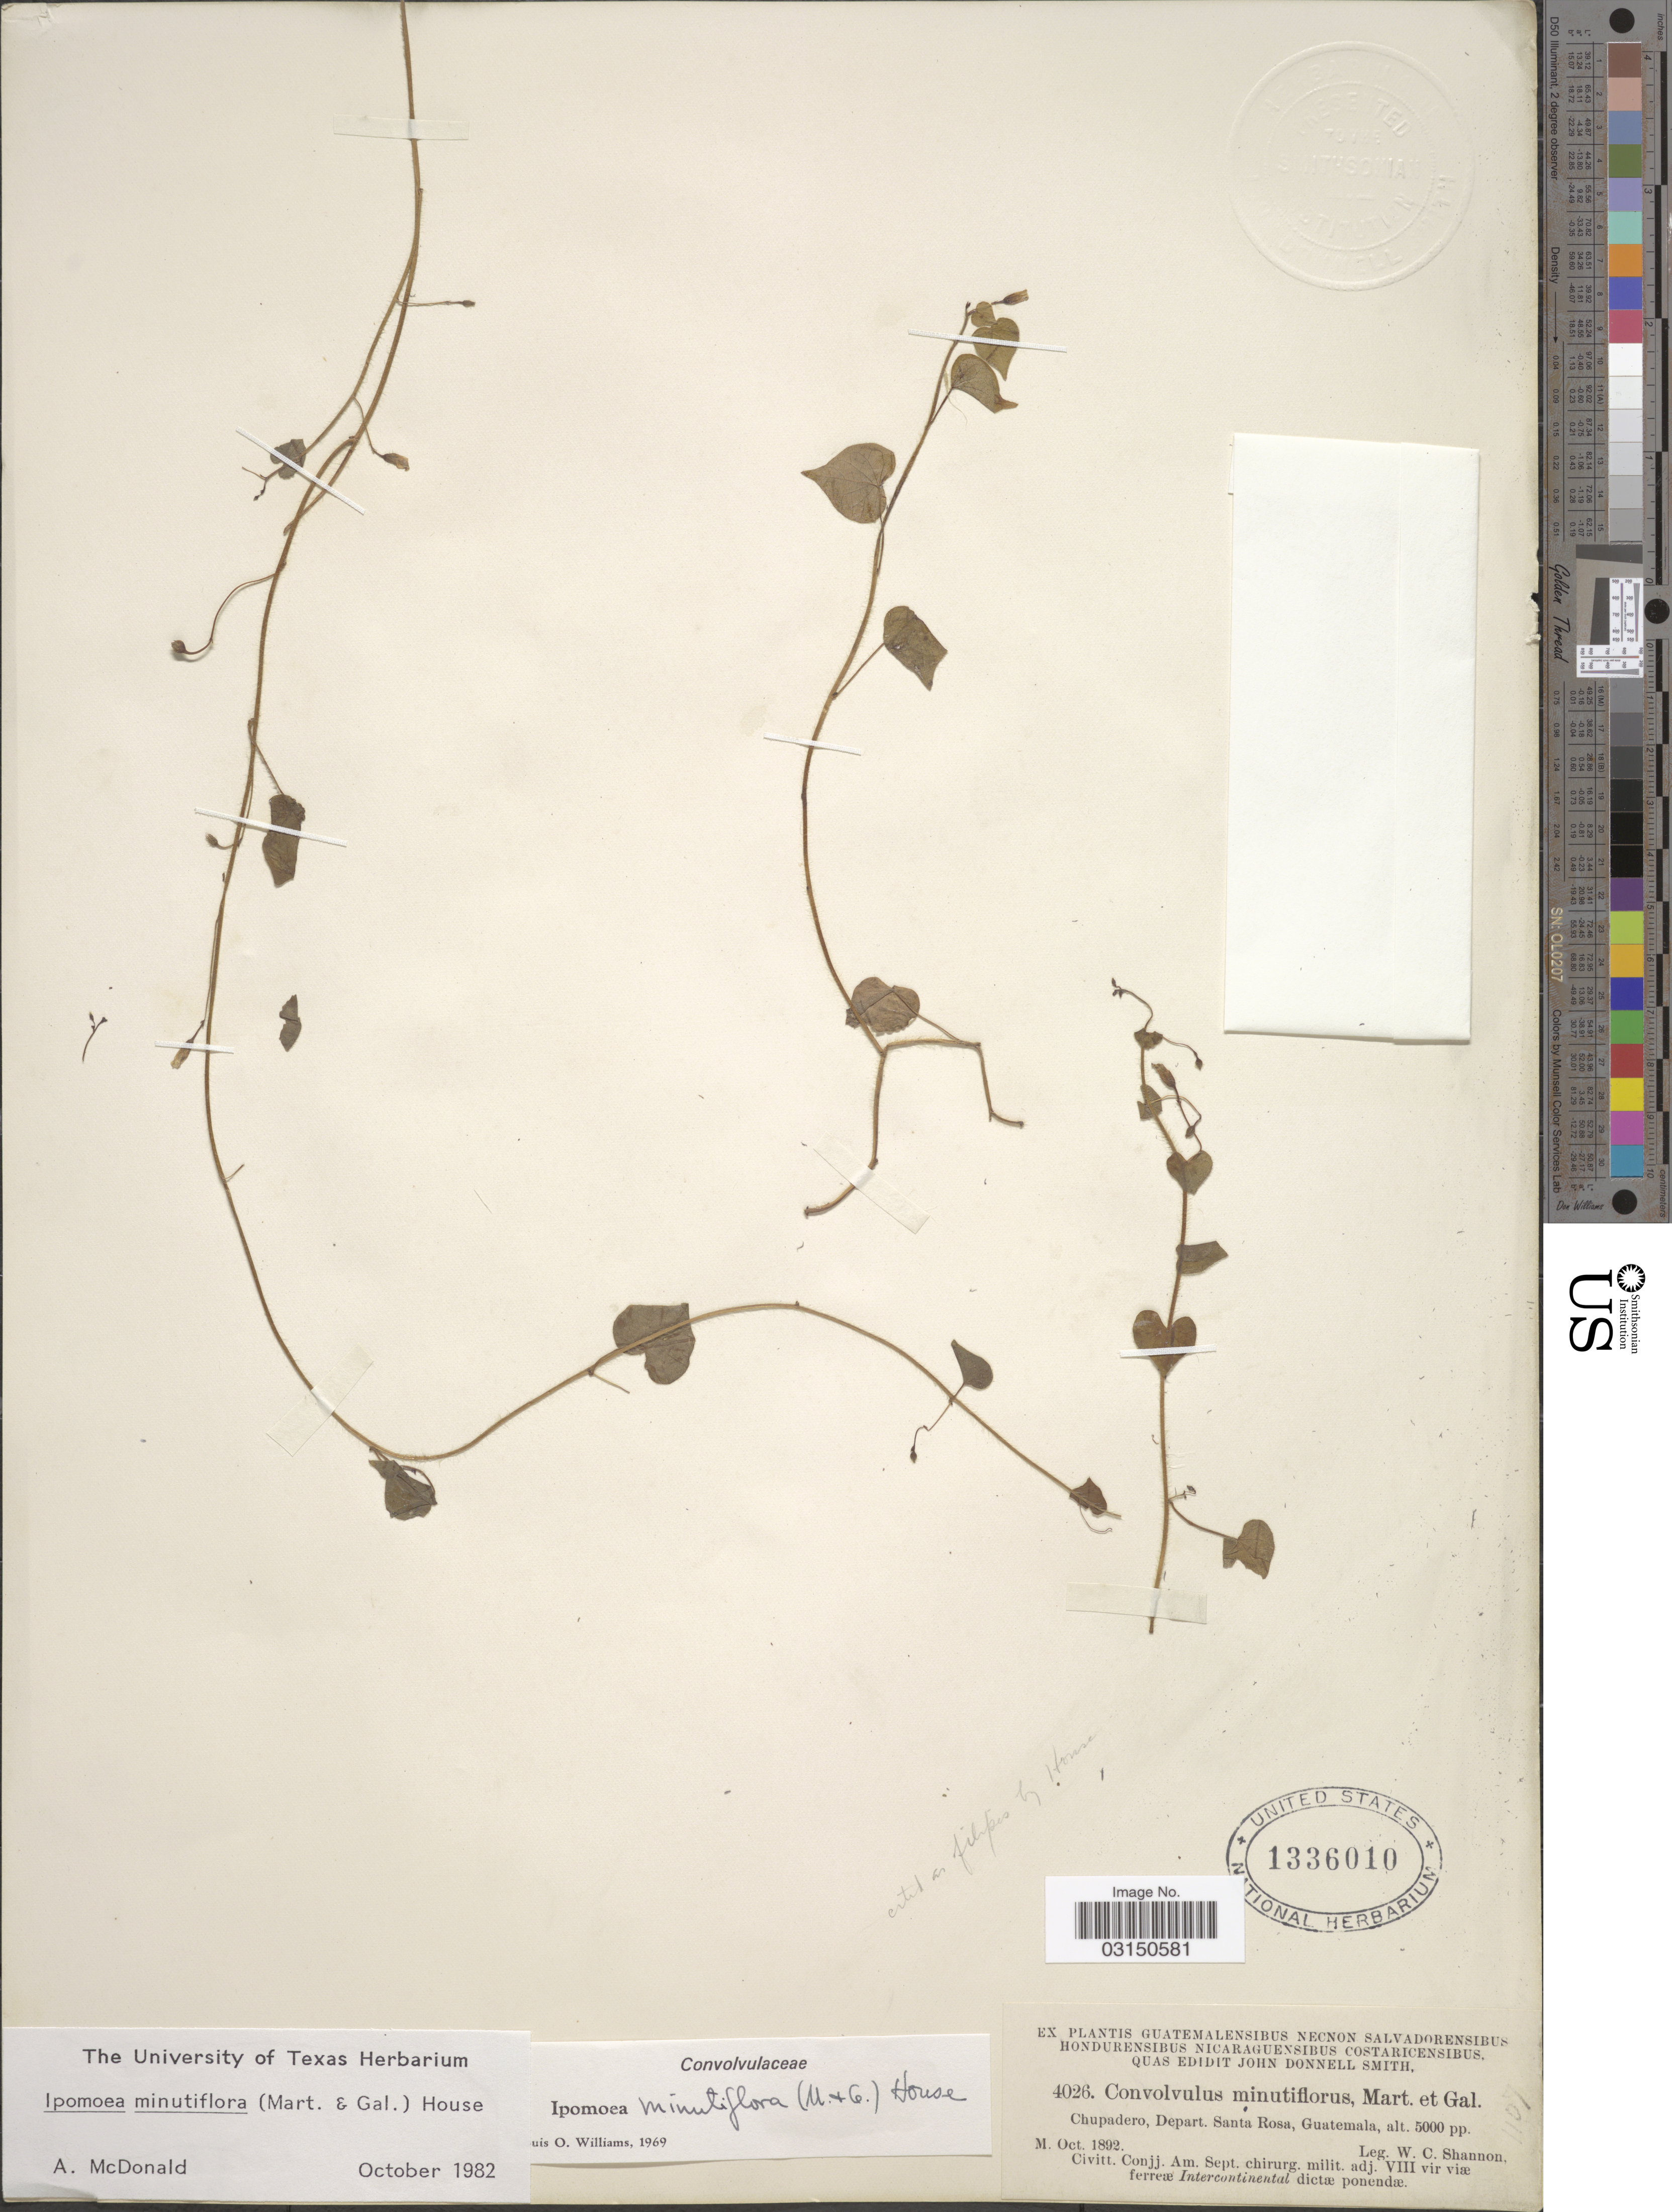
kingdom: Plantae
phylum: Tracheophyta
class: Magnoliopsida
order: Solanales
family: Convolvulaceae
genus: Ipomoea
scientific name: Ipomoea minutiflora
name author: (M. Martens) House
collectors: W. C. Shannon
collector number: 4026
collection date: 1892-10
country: Guatemala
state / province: Santa Rosa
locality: Chupadero, Depart. Santa Rosa.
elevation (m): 1524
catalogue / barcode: US 1336010